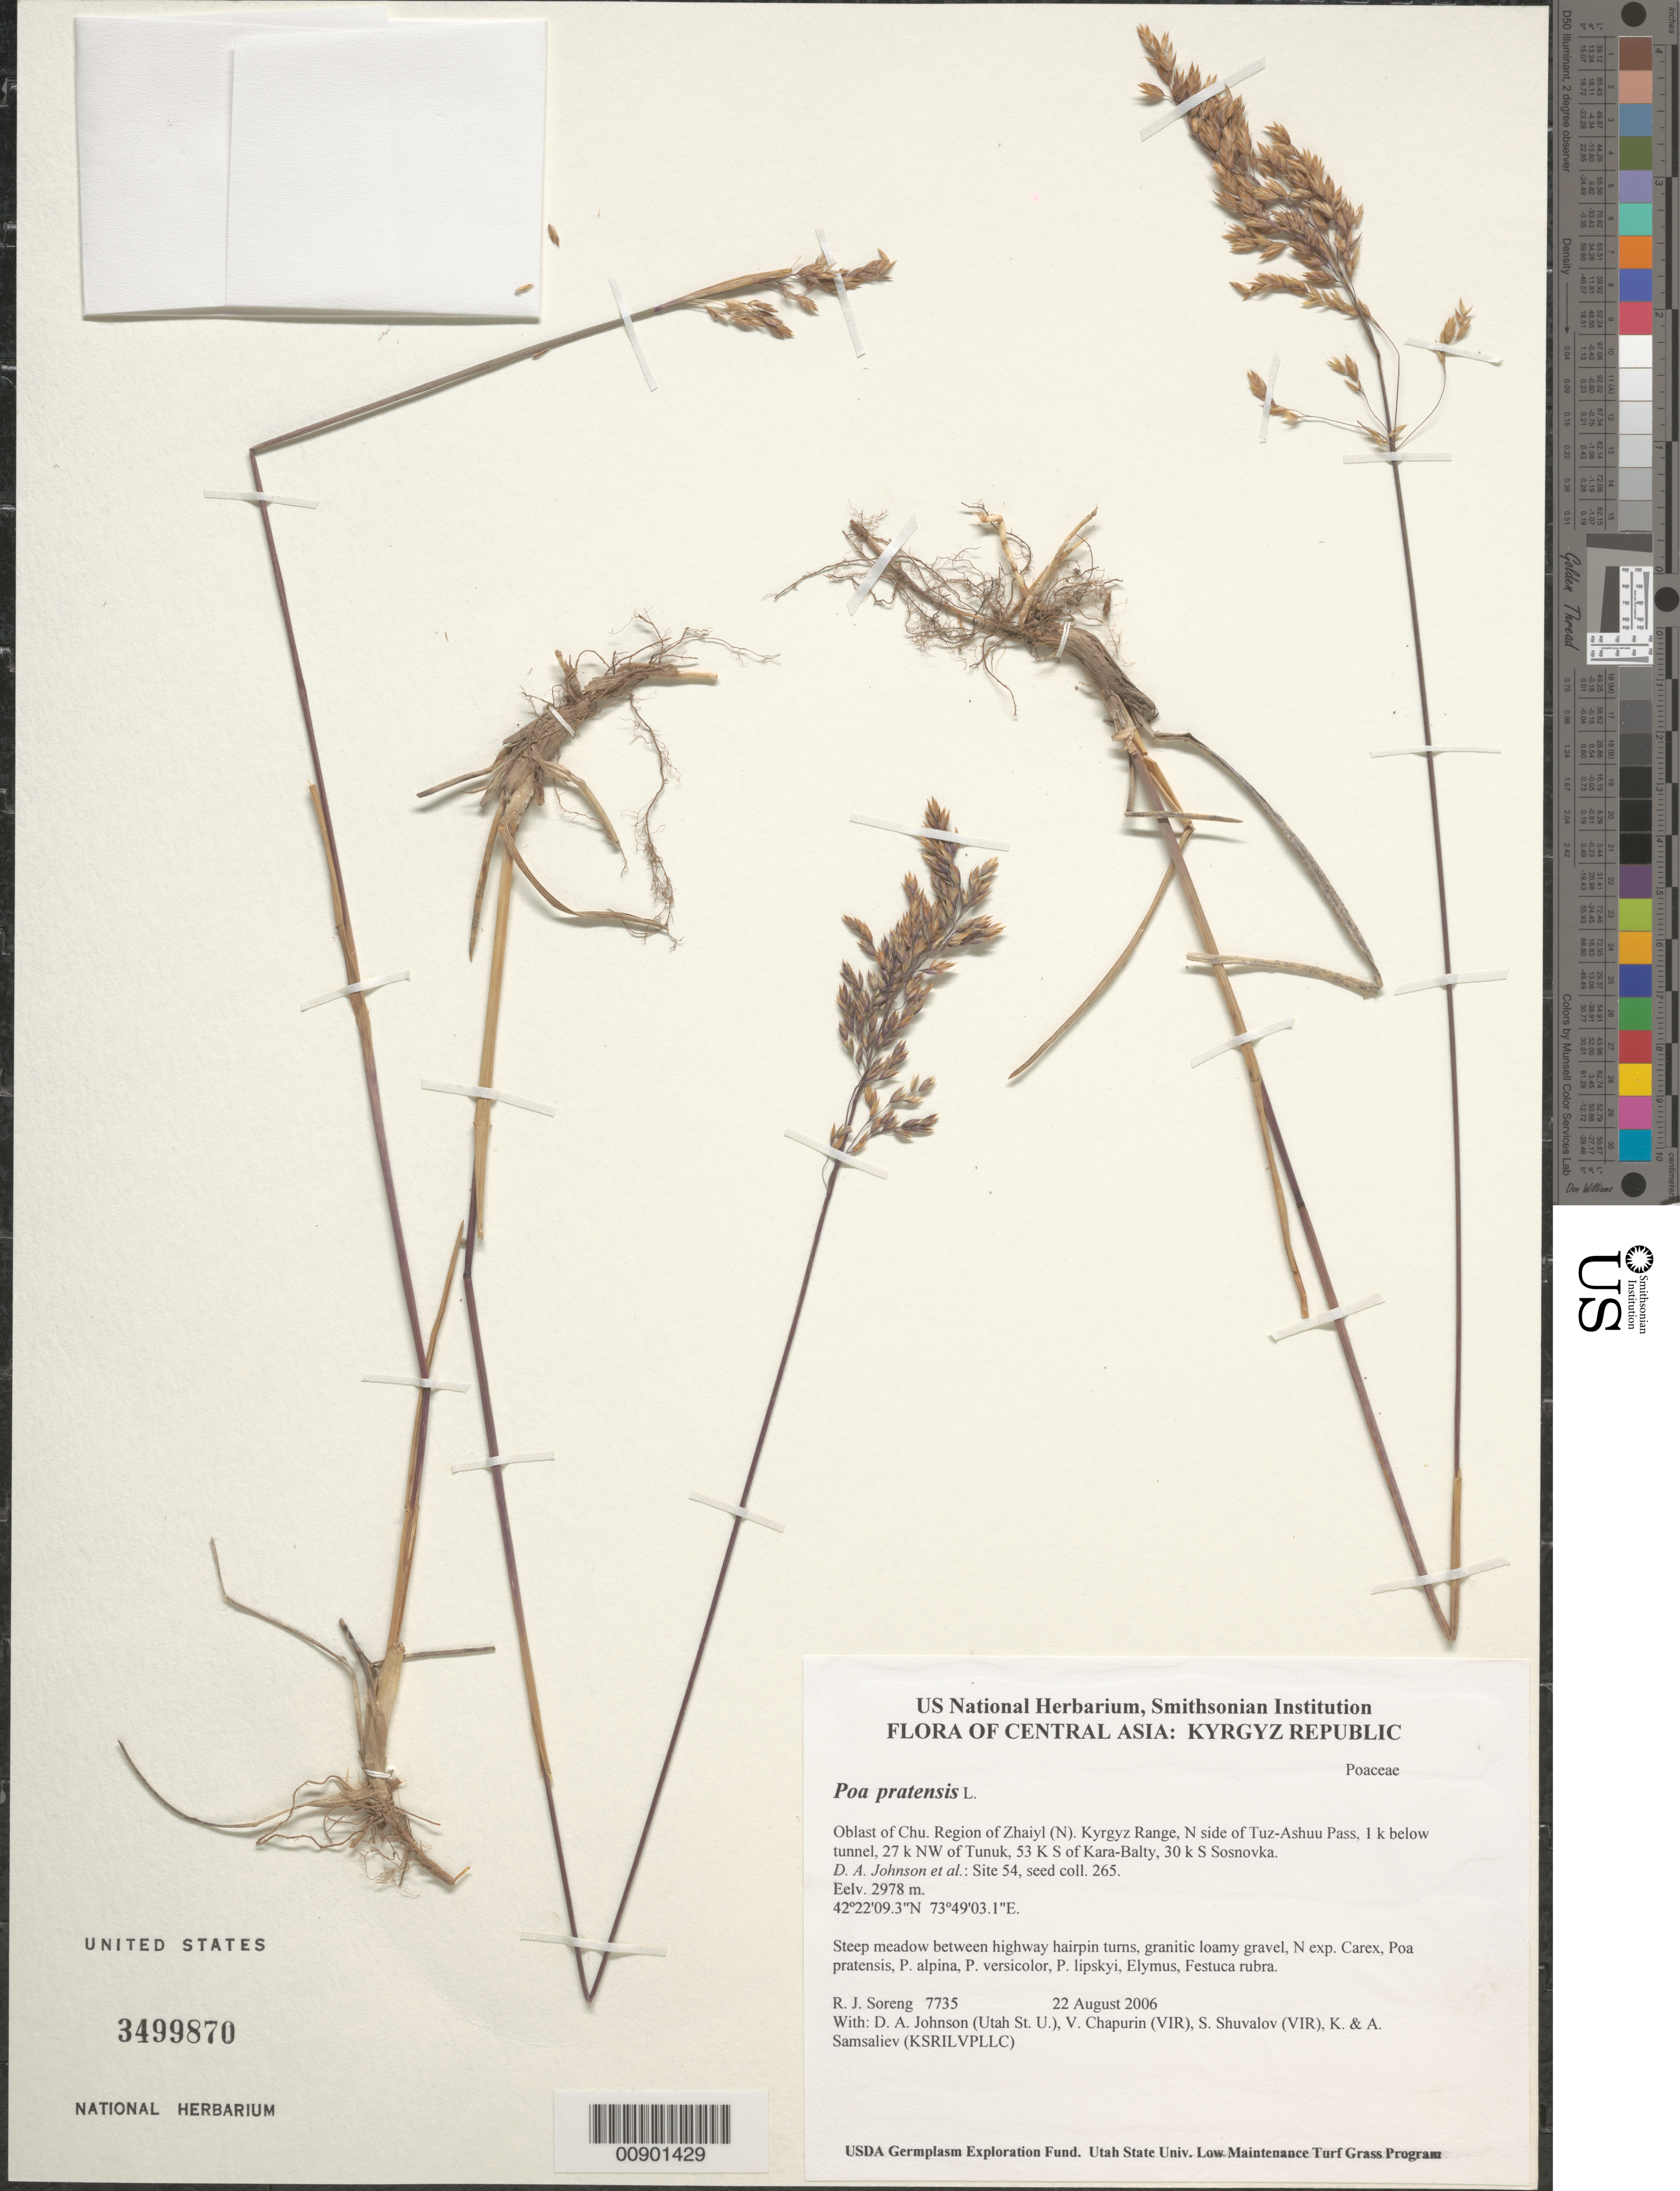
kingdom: Plantae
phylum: Tracheophyta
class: Liliopsida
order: Poales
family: Poaceae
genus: Poa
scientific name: Poa pratensis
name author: L.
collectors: R. J. Soreng, D. Johnson, S. Shuvalov, V. Chapurin, K. Samsaliev & A. Samsaliev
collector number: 7735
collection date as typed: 22 Aug 2006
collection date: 2006-08-22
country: Kyrgyzstan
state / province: Chu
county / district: Zhaiyl (N)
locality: Kyrgyz Range, N side of Tuz-Ashuu Pass, 1 km below tunnel, 27 km NW of Tunuk, 53 km S of Kara-Balty, 30 km S Sosnovka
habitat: Steep meadow between highway hairpin turns, granitic loamy gravel, N exp.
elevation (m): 2978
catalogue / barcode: US 3499870